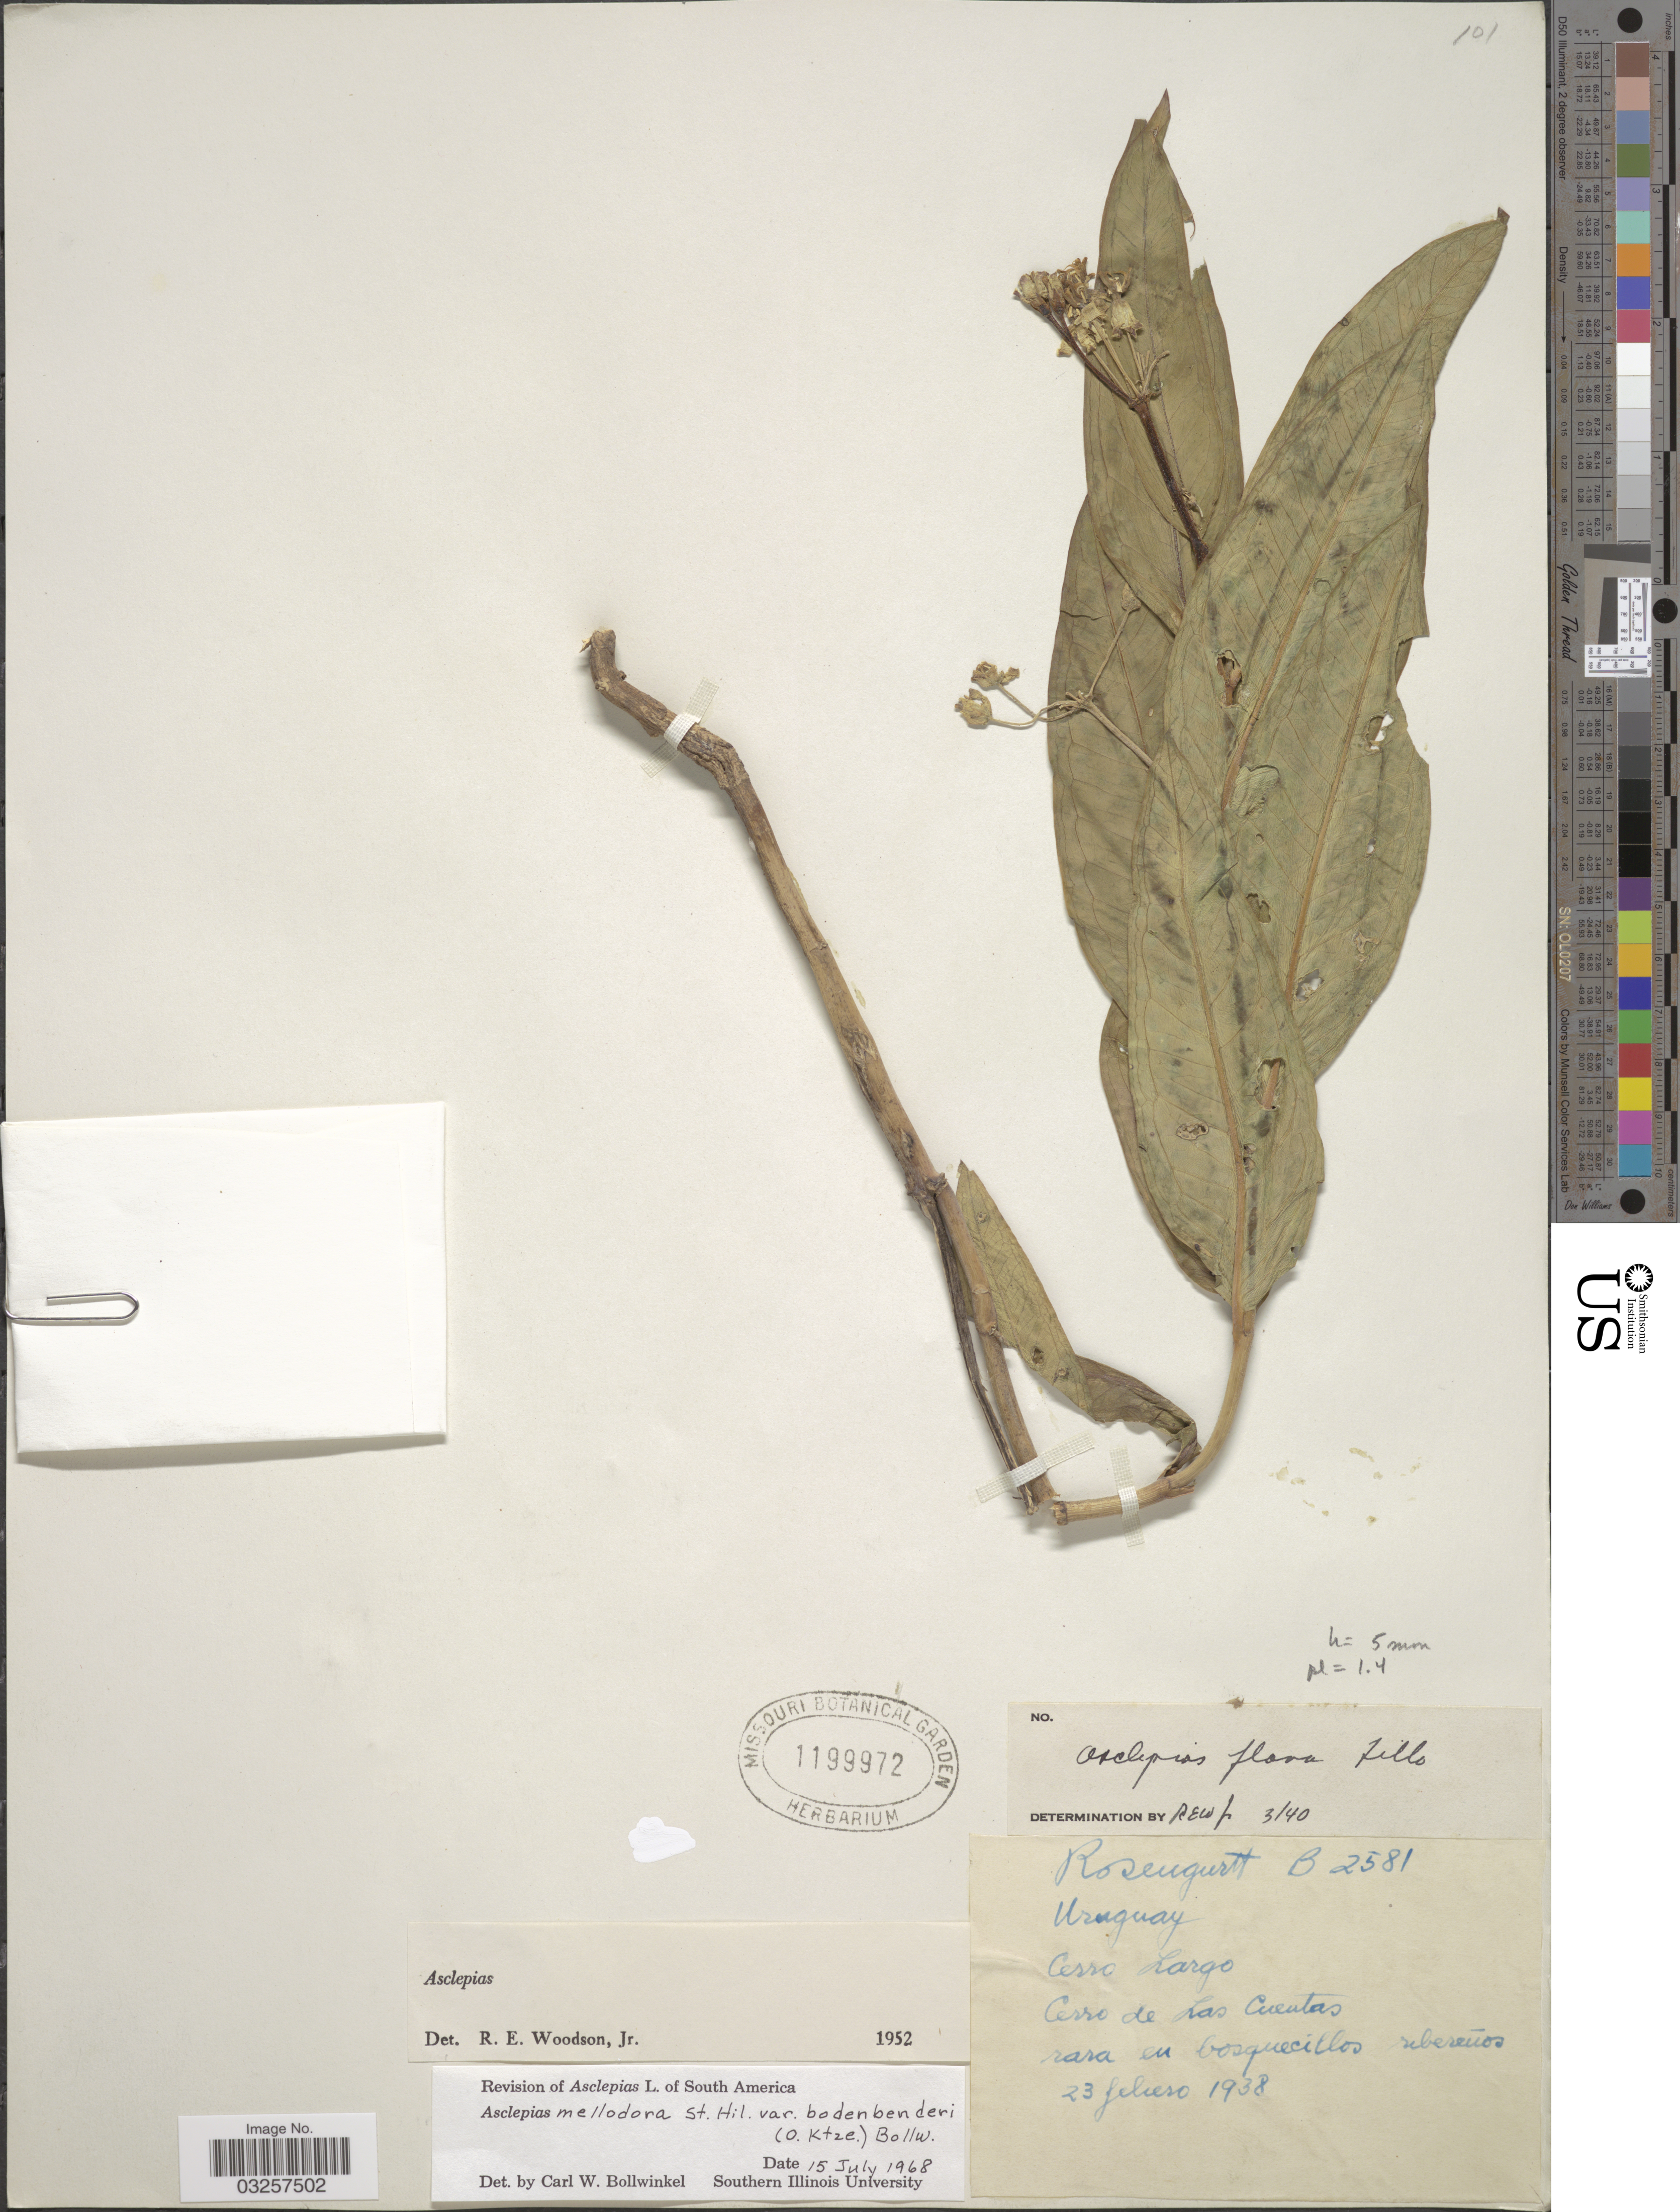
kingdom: Plantae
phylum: Tracheophyta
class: Magnoliopsida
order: Gentianales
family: Apocynaceae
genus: Asclepias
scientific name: Asclepias mellodora var. bodenbenderi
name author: (Kuntze) Bollw.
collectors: B. Rosengurtt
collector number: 2581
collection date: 1938-02-23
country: Uruguay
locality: Cerro Largo. Cerro de Las Cuentas.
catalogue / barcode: US 1199972